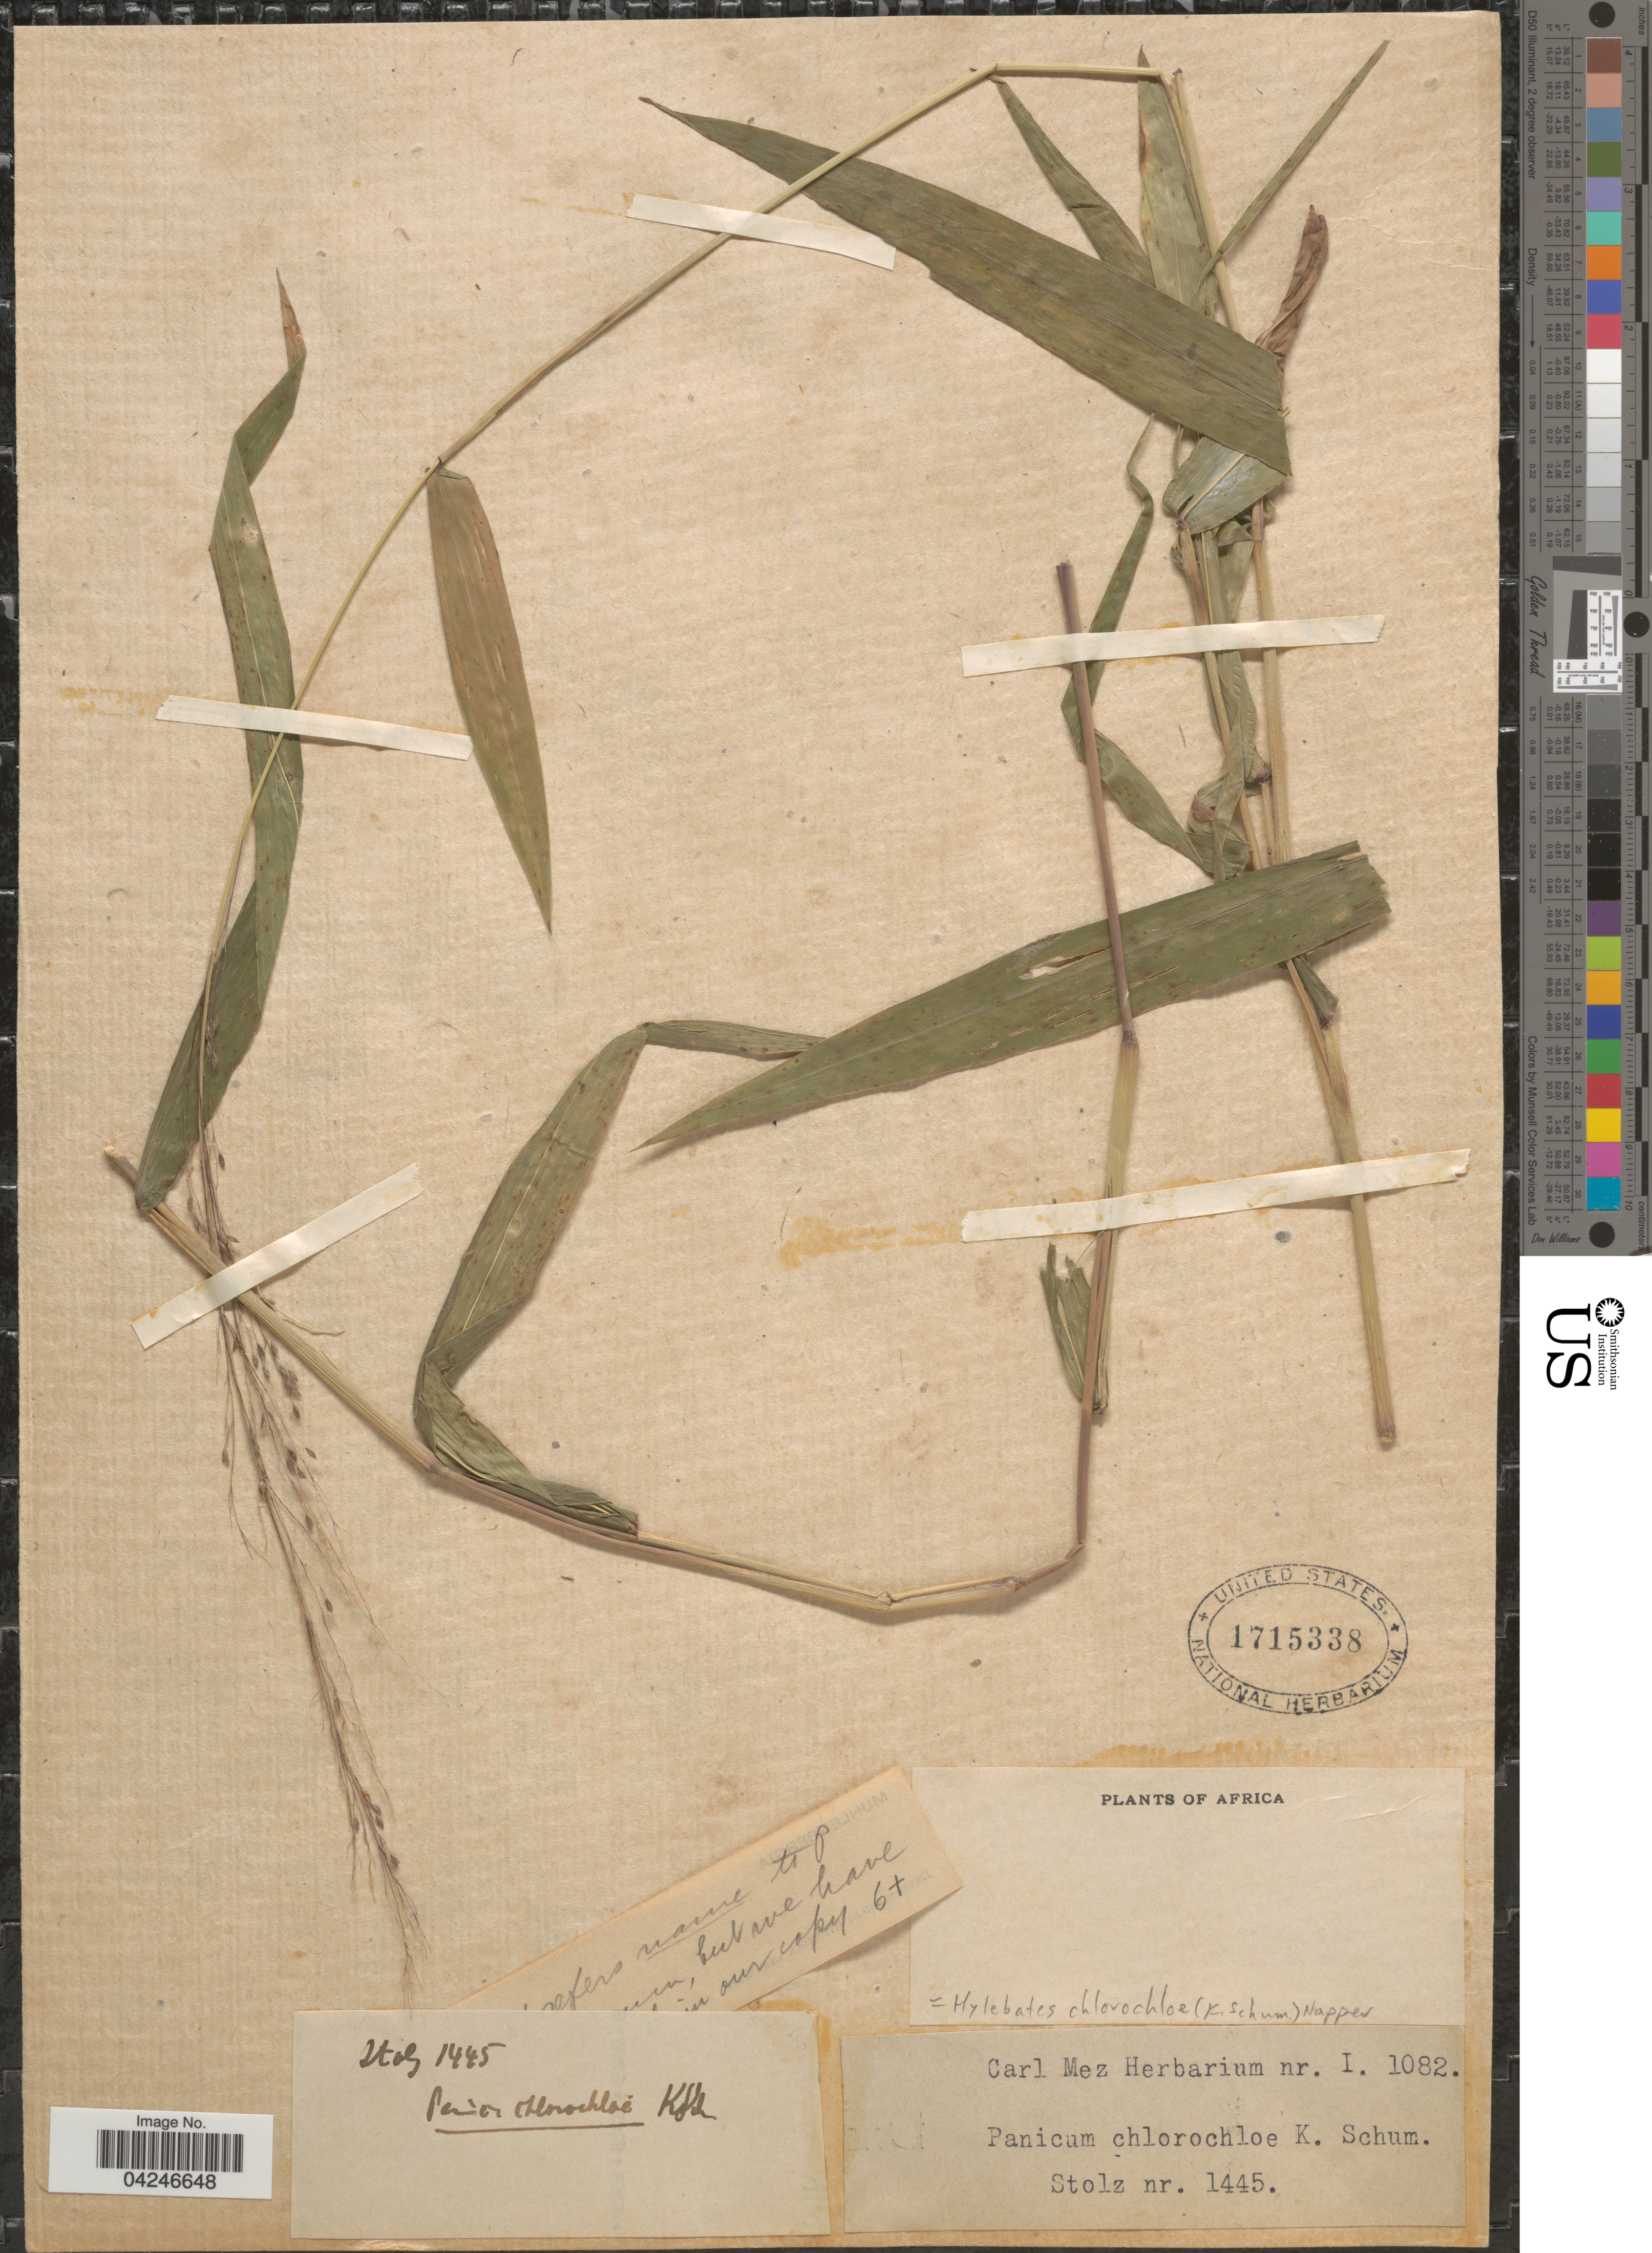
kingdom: Plantae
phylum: Tracheophyta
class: Liliopsida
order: Poales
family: Poaceae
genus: Hylebates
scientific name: Hylebates chlorochloe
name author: (K. Schum.) Napper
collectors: Stolz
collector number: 1445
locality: Africa.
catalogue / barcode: US 1715338